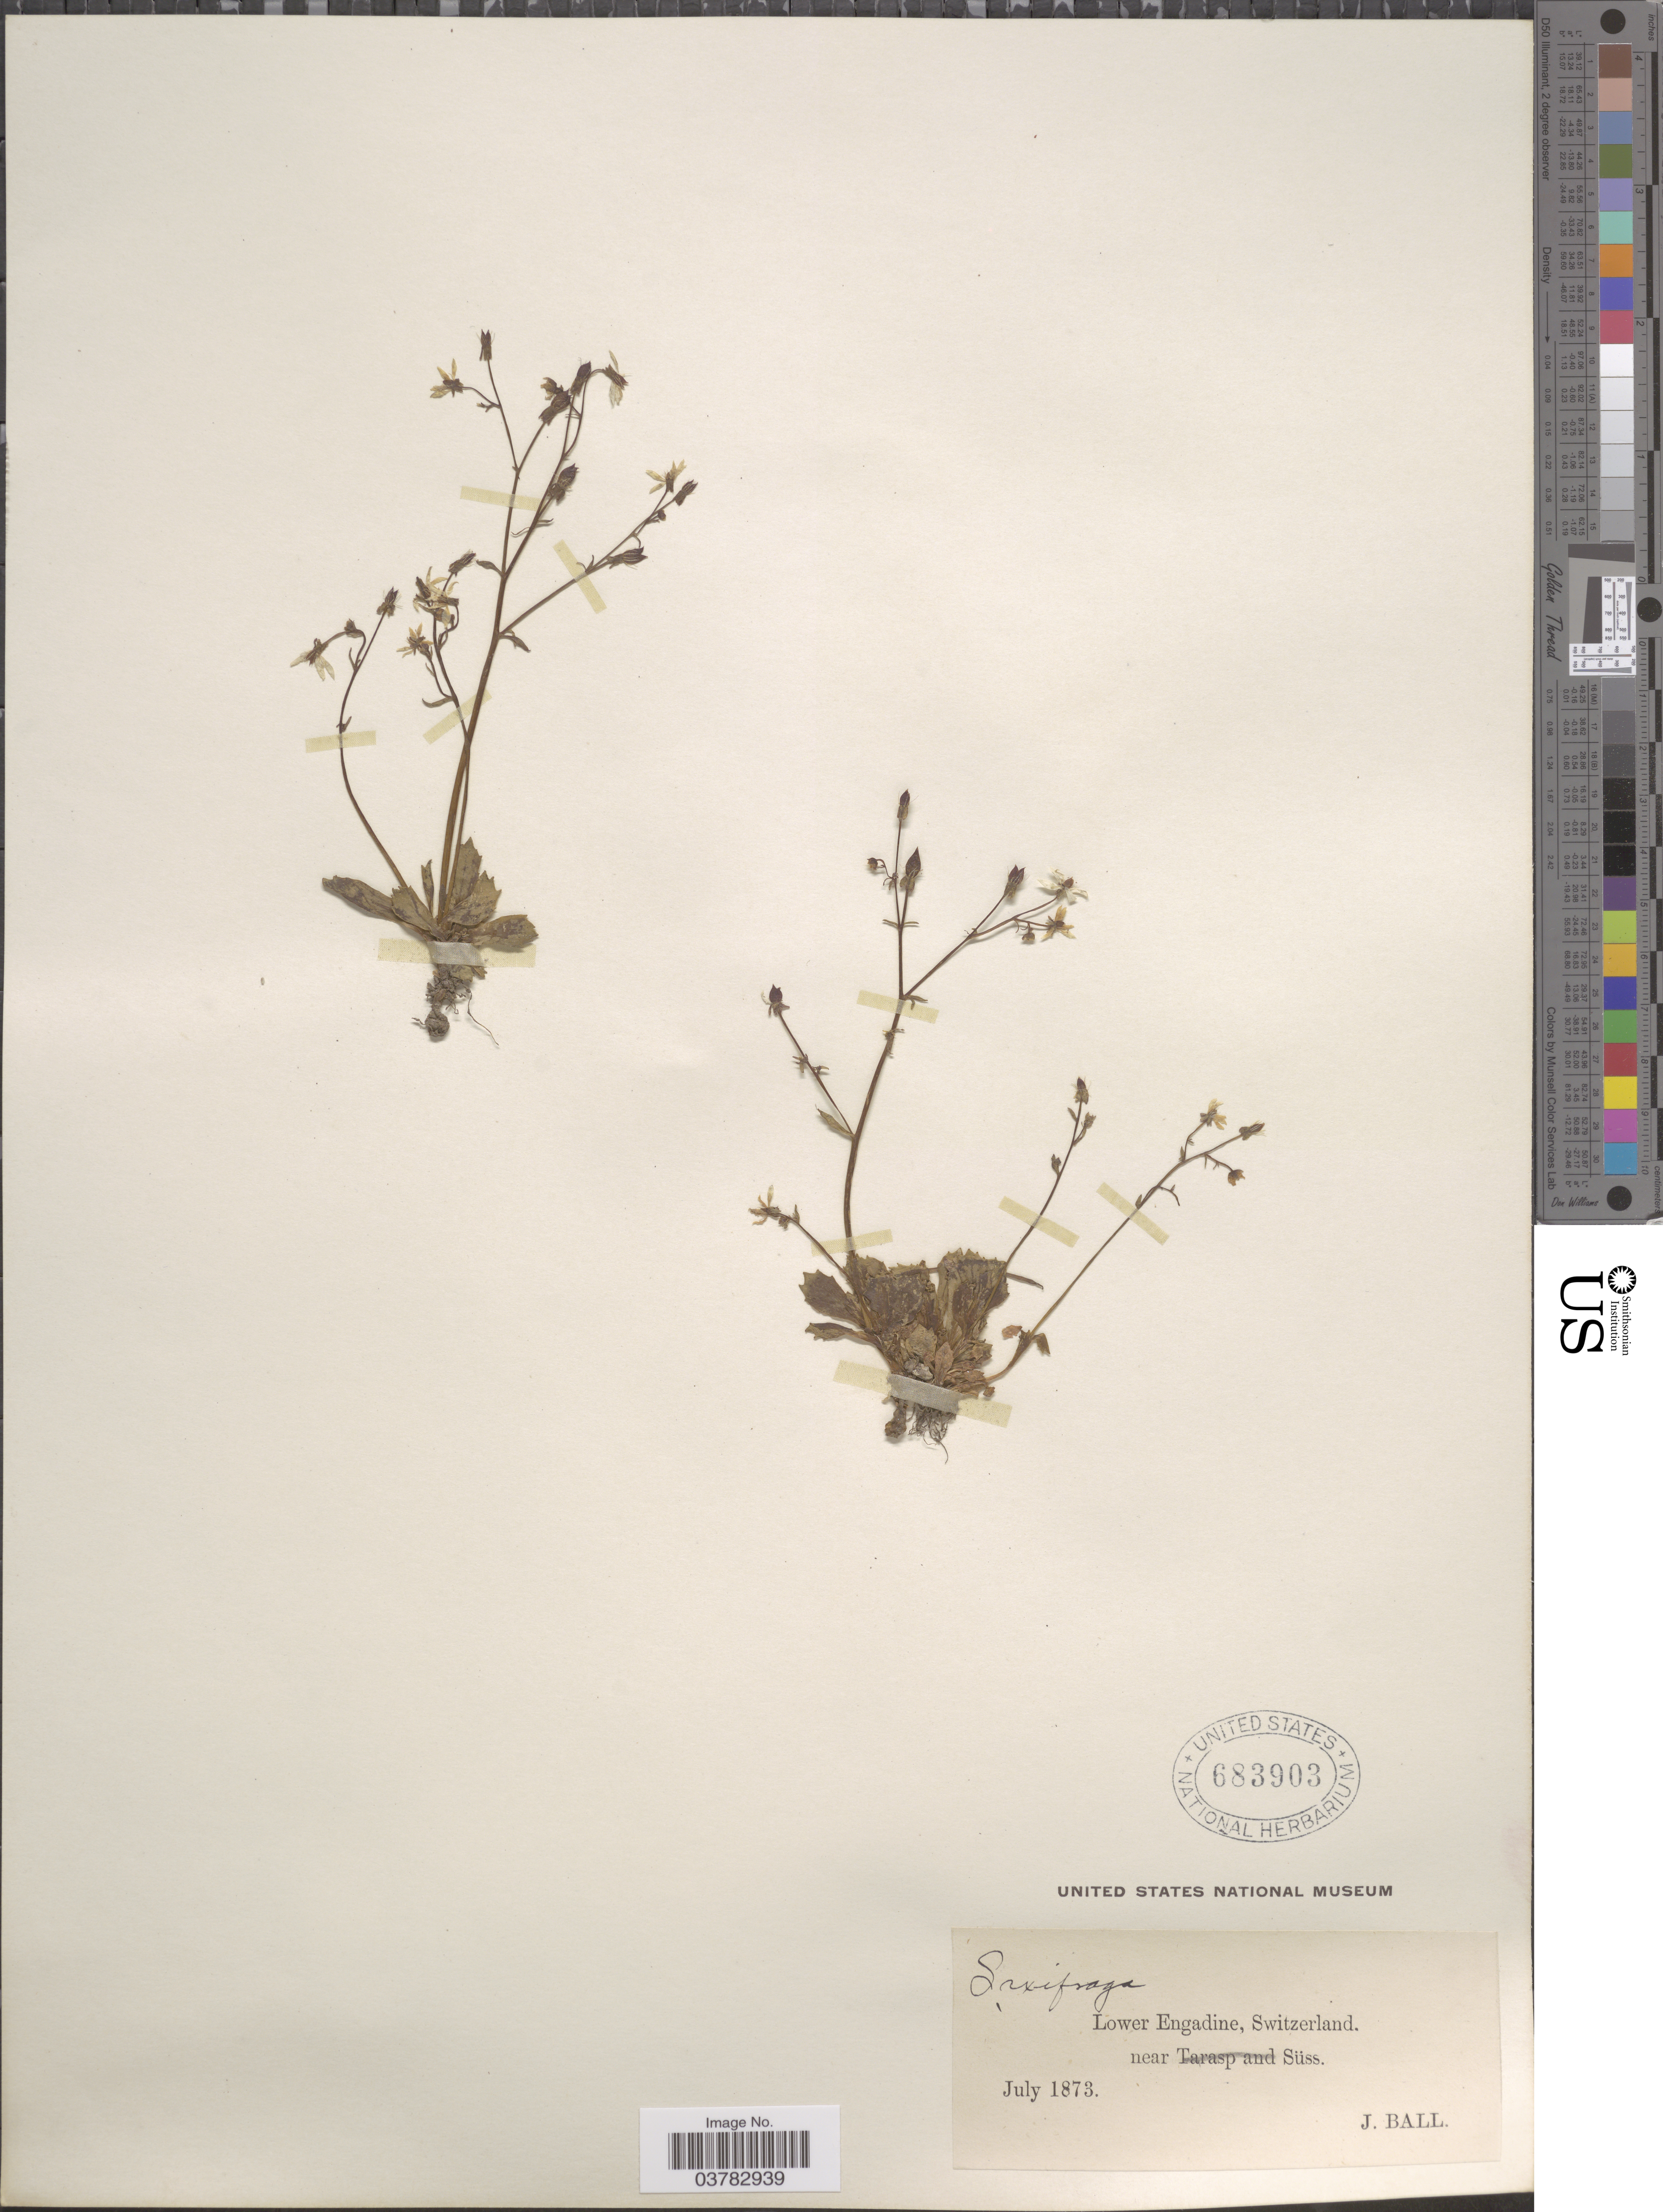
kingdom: Plantae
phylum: Tracheophyta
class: Magnoliopsida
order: Saxifragales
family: Saxifragaceae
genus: Saxifraga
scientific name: Saxifraga sp.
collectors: J. Ball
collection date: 1873-07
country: Switzerland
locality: Lower Engadine. Near Süss.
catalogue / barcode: US 683903